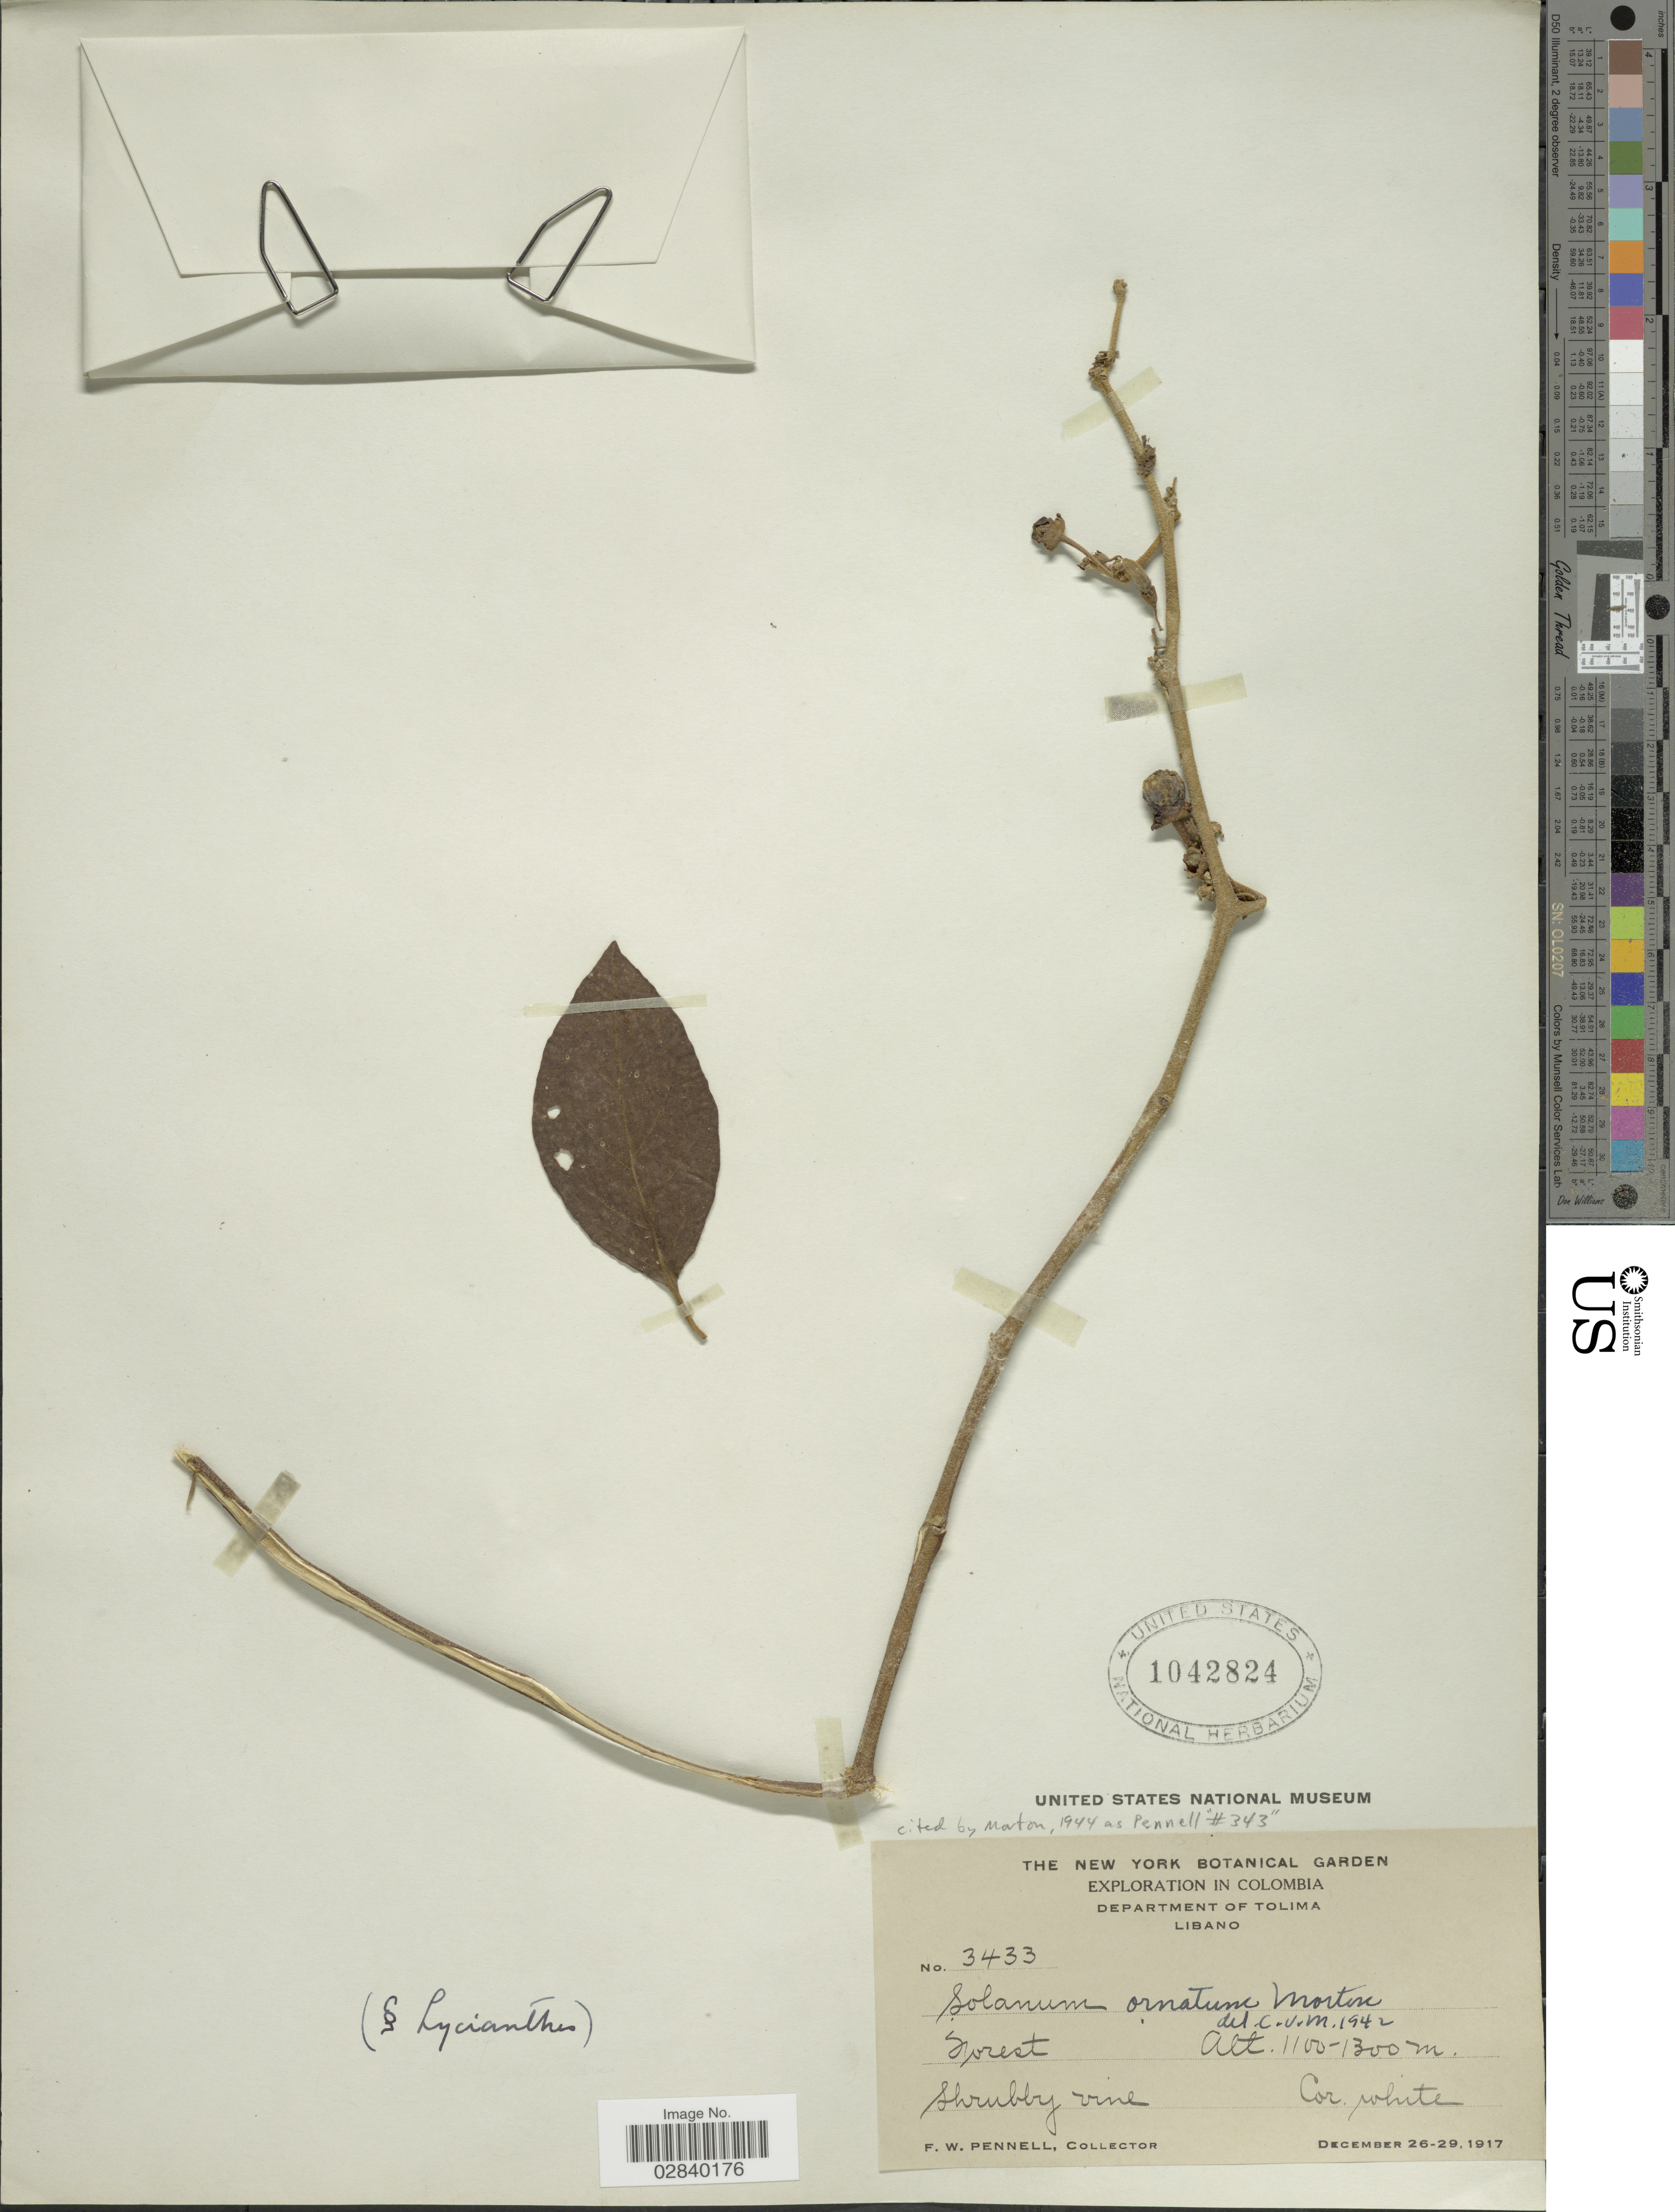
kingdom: Plantae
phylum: Tracheophyta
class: Magnoliopsida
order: Solanales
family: Solanaceae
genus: Lycianthes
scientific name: Lycianthes ferruginea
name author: Bitter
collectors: F. W. Pennell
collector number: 3433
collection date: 1917-12-26/1917-12-29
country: Colombia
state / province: Tolima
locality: Department of Tolima. Libano.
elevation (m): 1100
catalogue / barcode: US 1042824